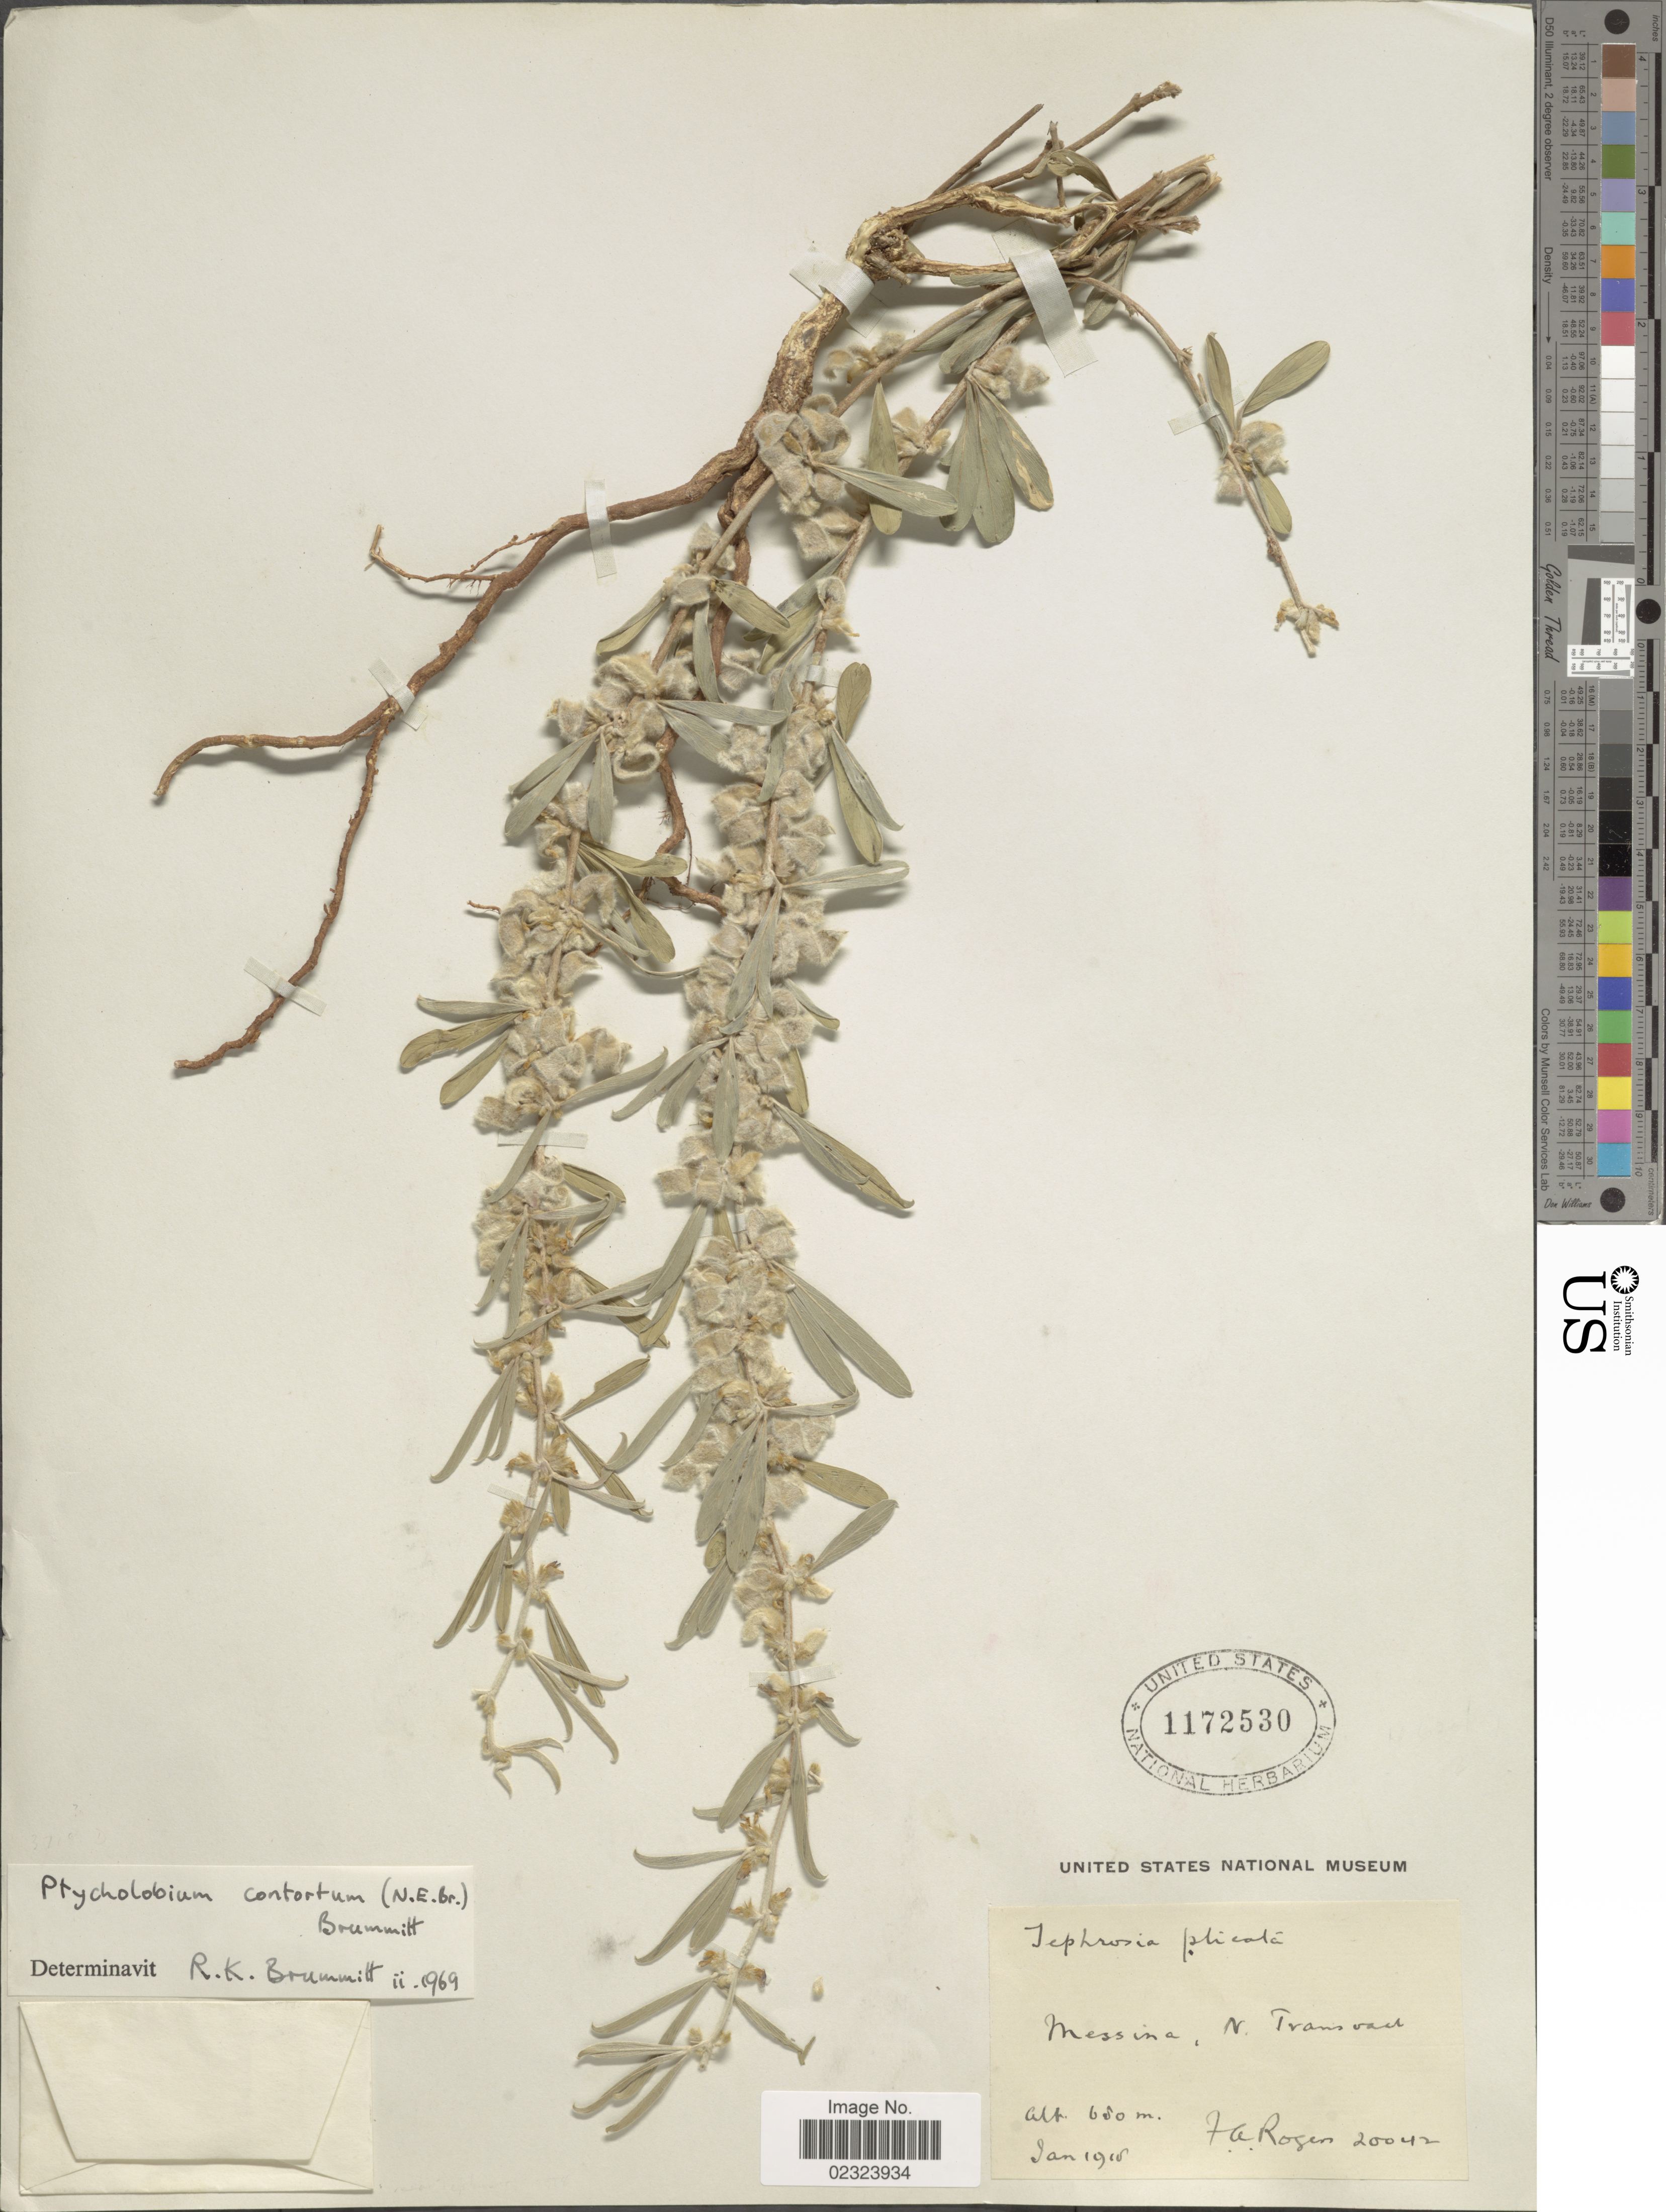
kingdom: Plantae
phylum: Tracheophyta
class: Magnoliopsida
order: Fabales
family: Fabaceae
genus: Ptycholobium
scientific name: Ptycholobium contortum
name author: (N.E. Br.) Brummitt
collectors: F. Rogen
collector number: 20042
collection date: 1918-01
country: South Africa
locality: Messina, N Transvaal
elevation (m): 650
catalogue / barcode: US 1172530